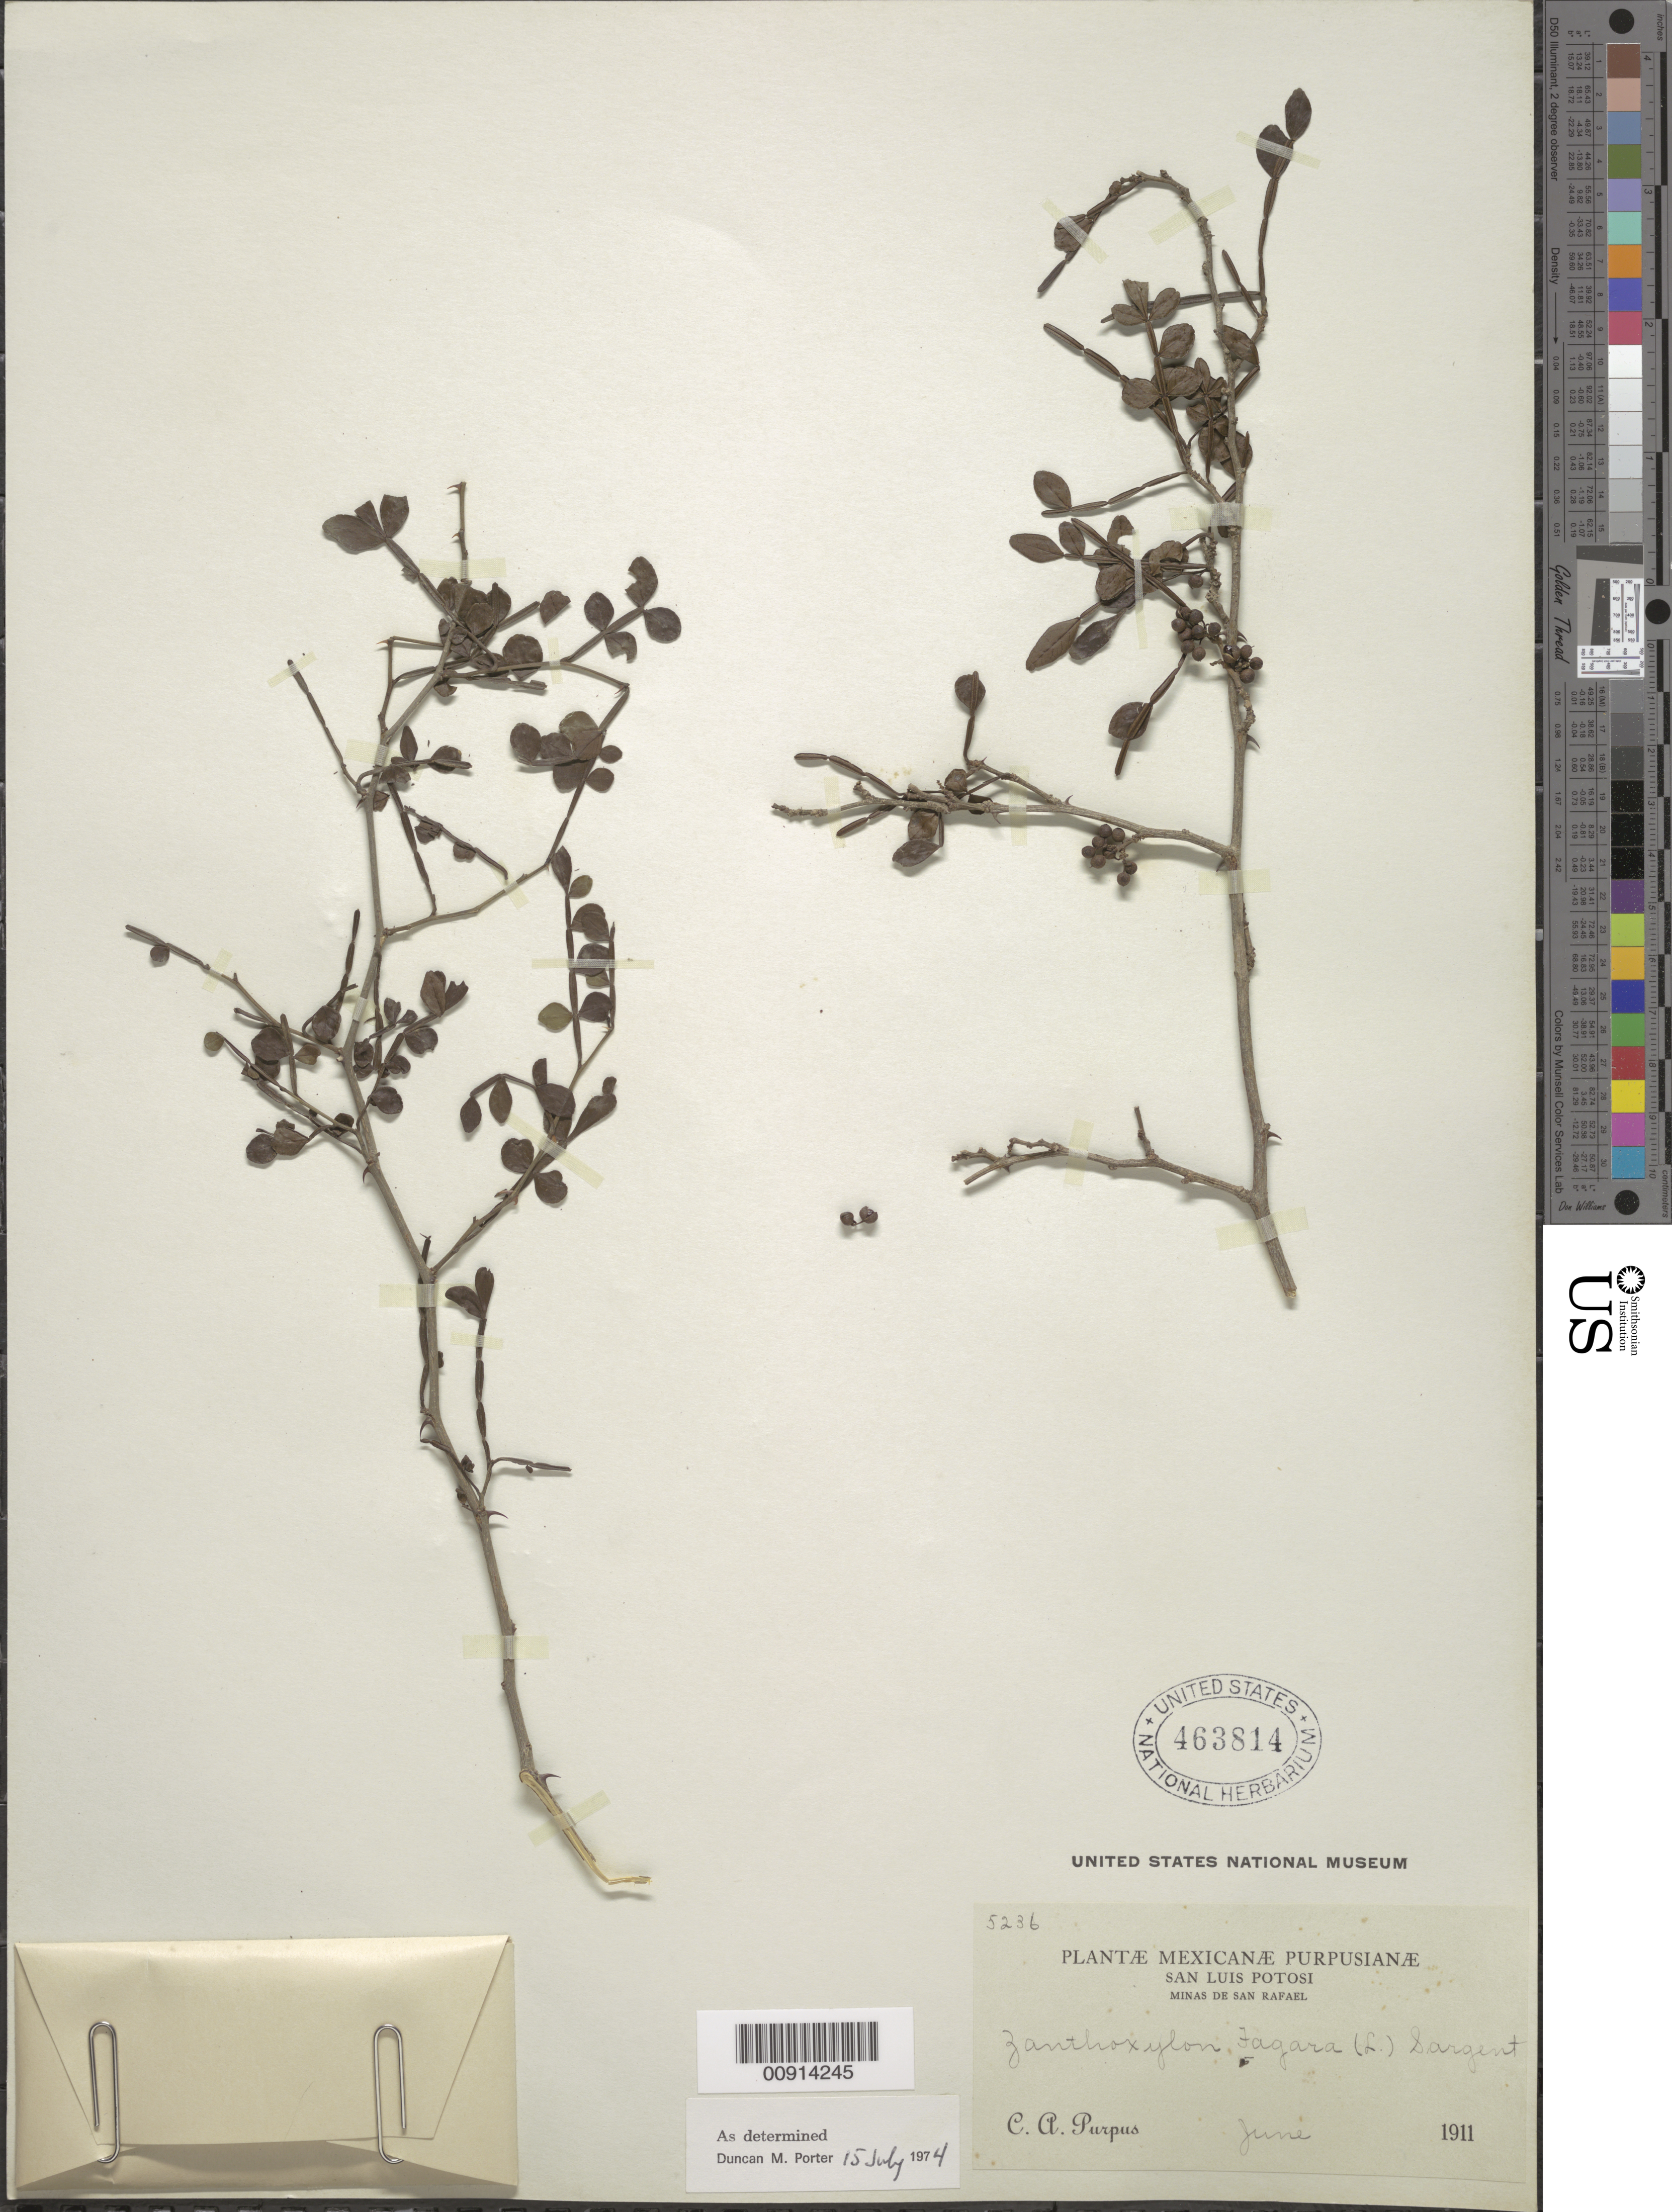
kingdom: Plantae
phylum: Tracheophyta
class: Magnoliopsida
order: Sapindales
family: Rutaceae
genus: Zanthoxylum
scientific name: Zanthoxylum fagara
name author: (L.) Sarg.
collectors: C. A. Purpus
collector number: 5236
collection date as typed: Jun 1911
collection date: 1911-06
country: Mexico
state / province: San Luis Potosí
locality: San Luis Potosí: Minas de San Rafael.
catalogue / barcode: US 463814